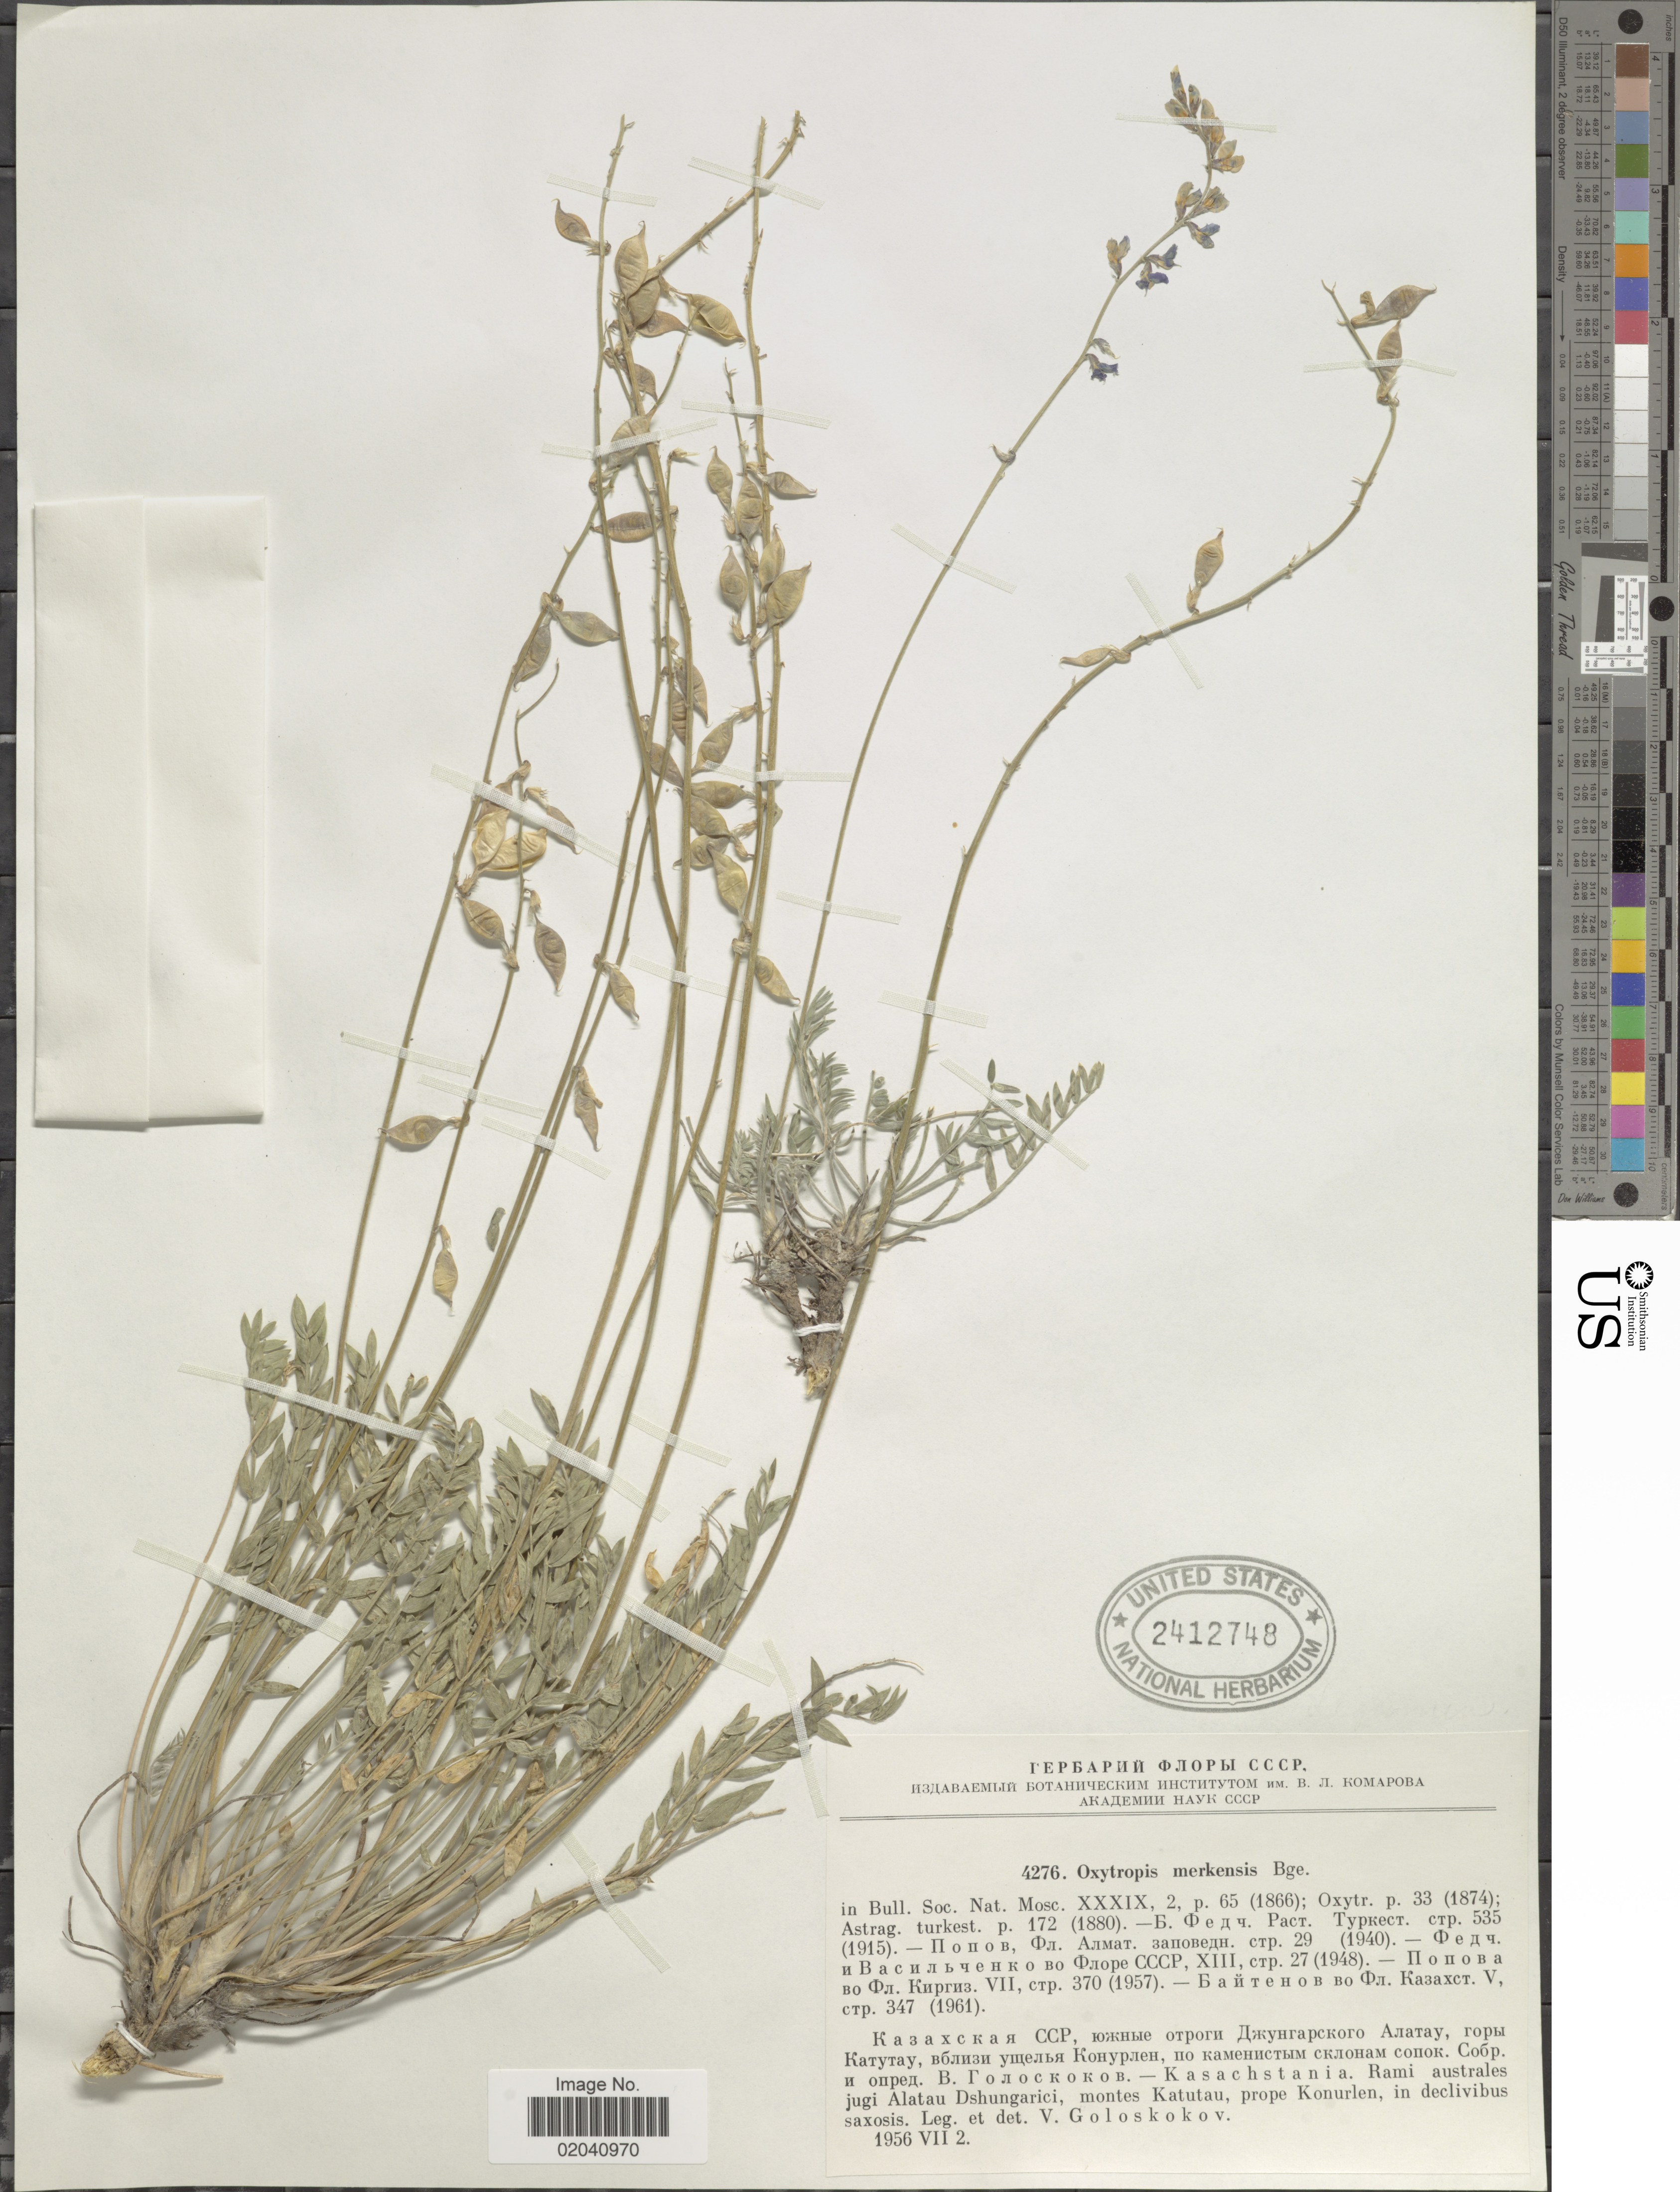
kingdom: Plantae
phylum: Tracheophyta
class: Magnoliopsida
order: Fabales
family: Fabaceae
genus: Oxytropis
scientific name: Oxytropis merkensis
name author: Bunge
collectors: V. P. Goloskokov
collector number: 4276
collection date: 1956-07-02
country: Kazakhstan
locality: Kasachstania, Rami austrles jugi Alatau Dshungarici, montes Katutau, prope Konurlen, in declivibus saxosis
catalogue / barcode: US 2412748